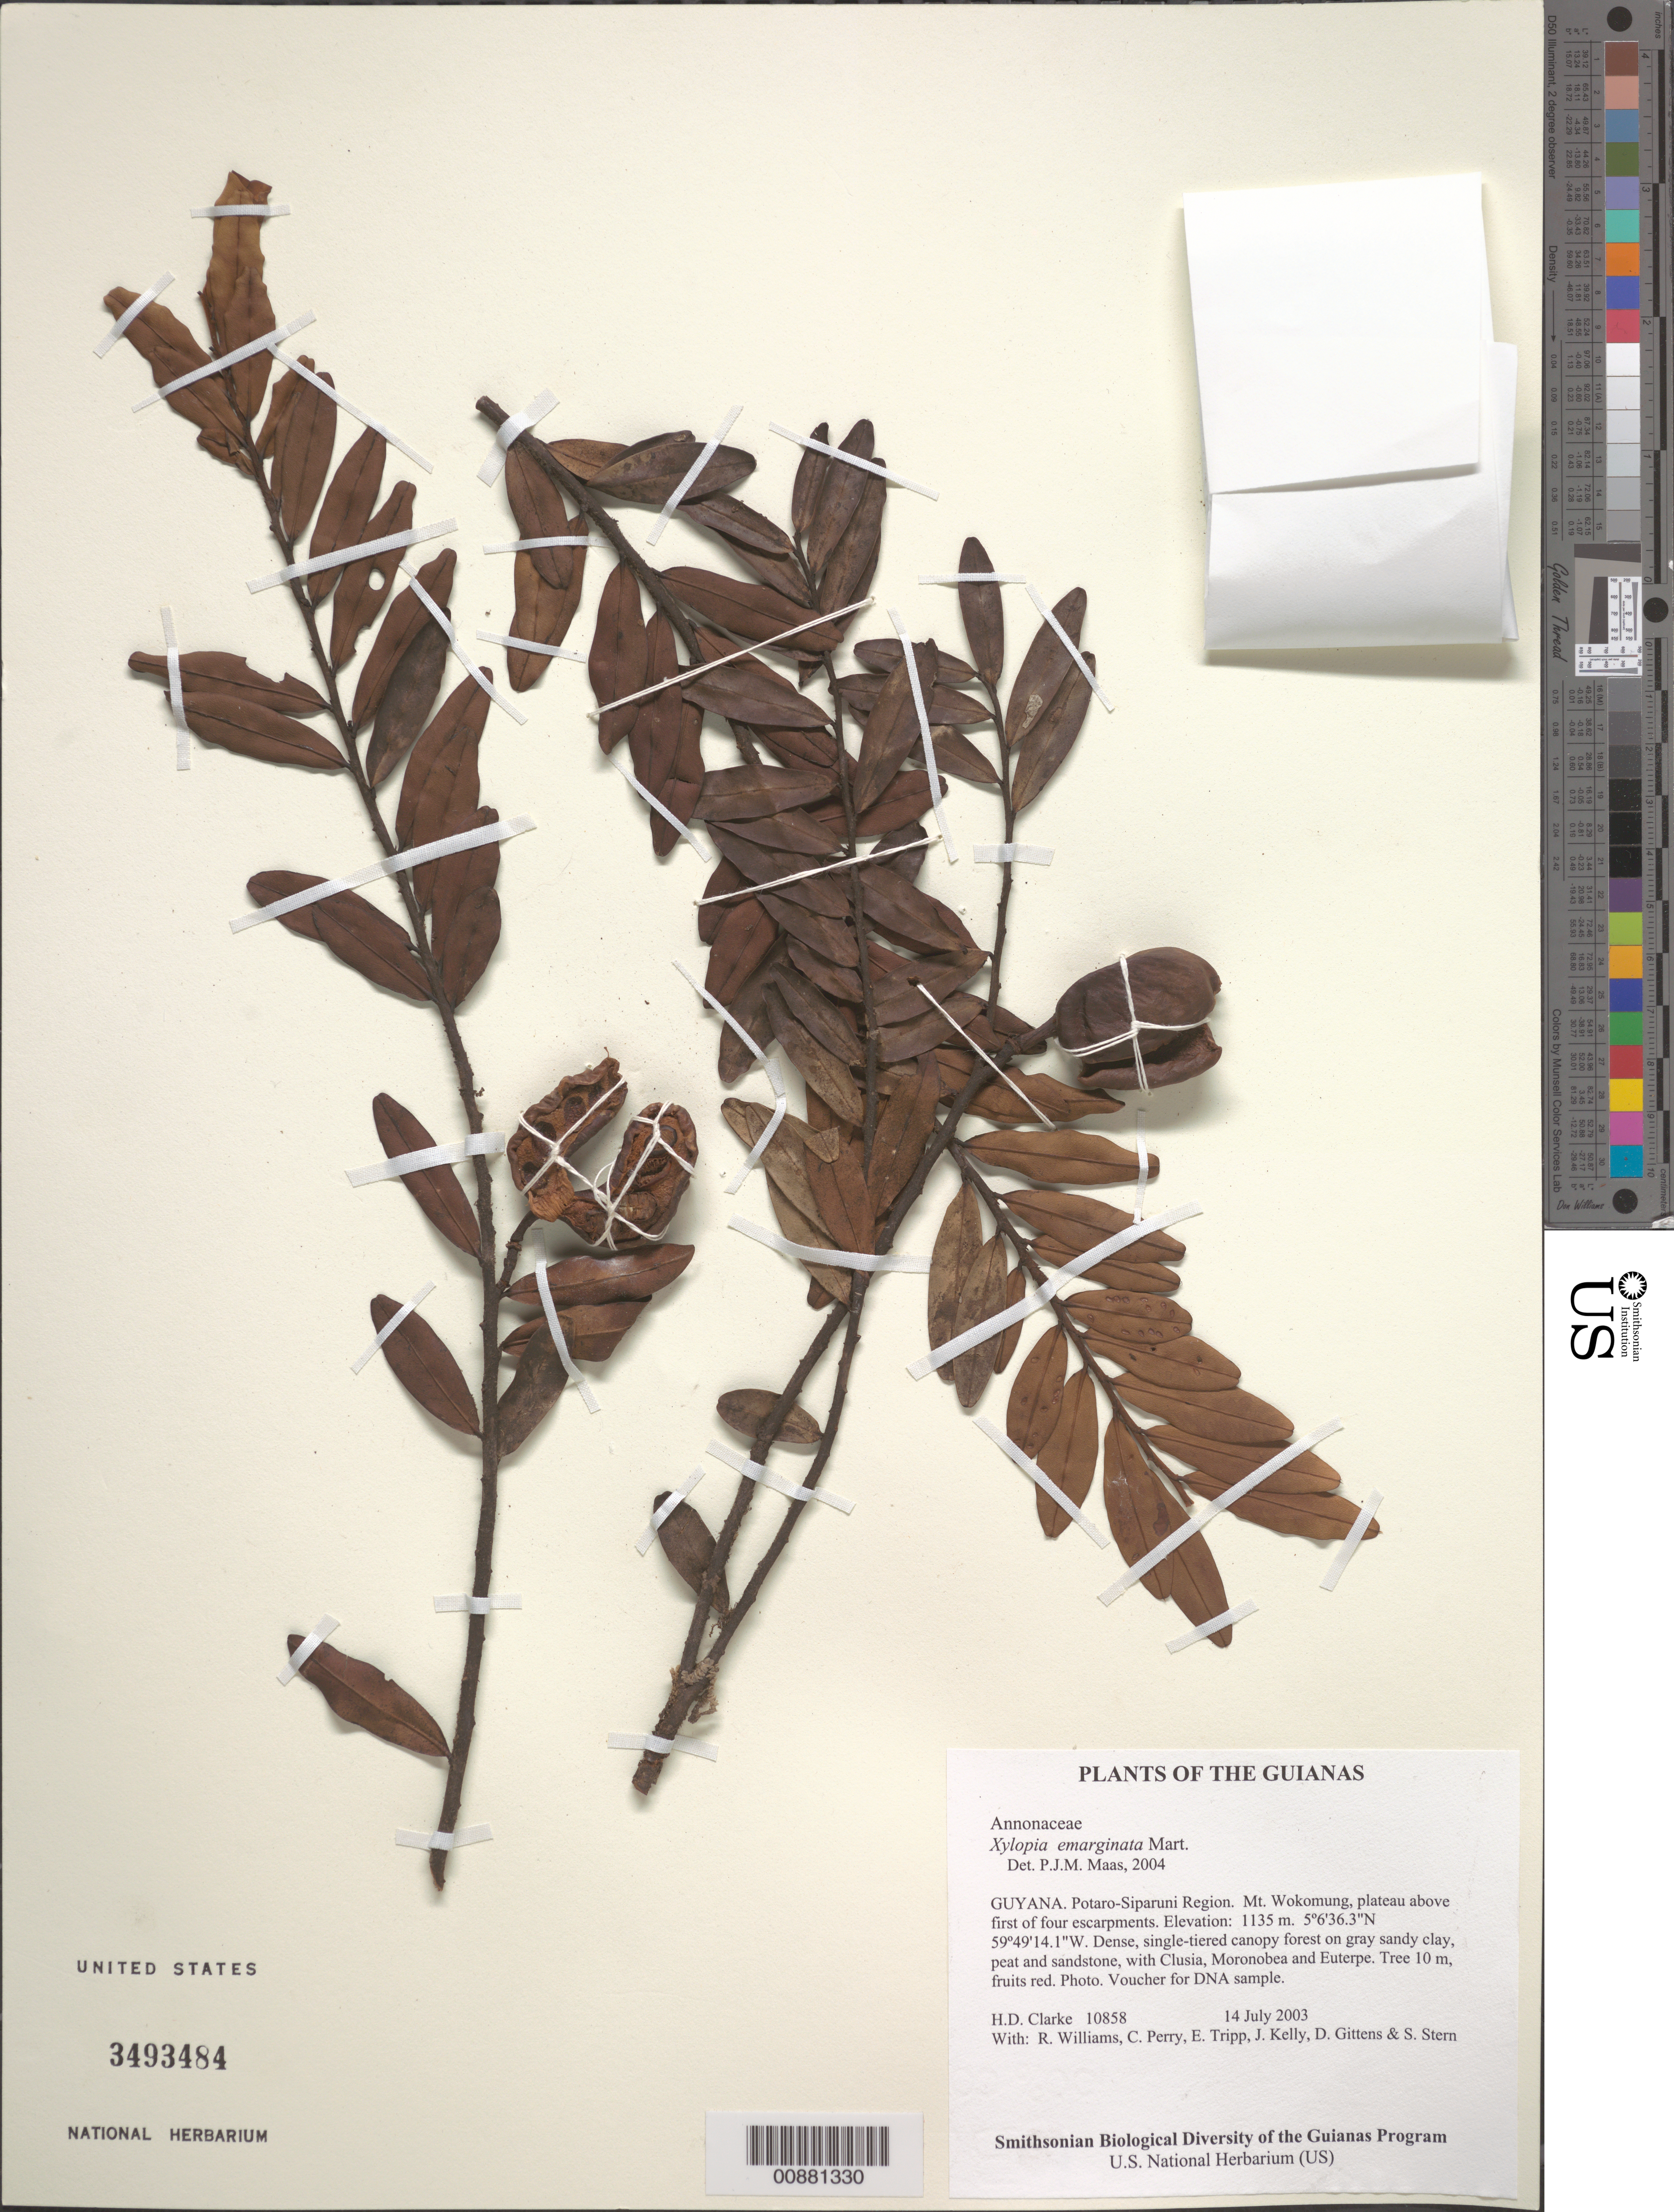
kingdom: Plantae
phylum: Tracheophyta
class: Magnoliopsida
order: Magnoliales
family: Annonaceae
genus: Xylopia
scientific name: Xylopia emarginata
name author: Mart.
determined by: Maas, Paul J. M.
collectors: H. D. Clarke, R. Williams, C. Perry, E. Tripp, J. Kelly, D. Gittens & S. R. Stern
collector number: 10858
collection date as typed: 14 July 2003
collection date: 2003-07-14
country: Guyana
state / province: Potaro-Siparuni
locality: Mt. Wokomung, plateau above first of four escarpments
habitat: Dense, single-tiered canopy forest on gray sandy clay, peat and sandstone, with Clusia, Moronobea and Euterpe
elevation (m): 1135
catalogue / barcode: US 3493484